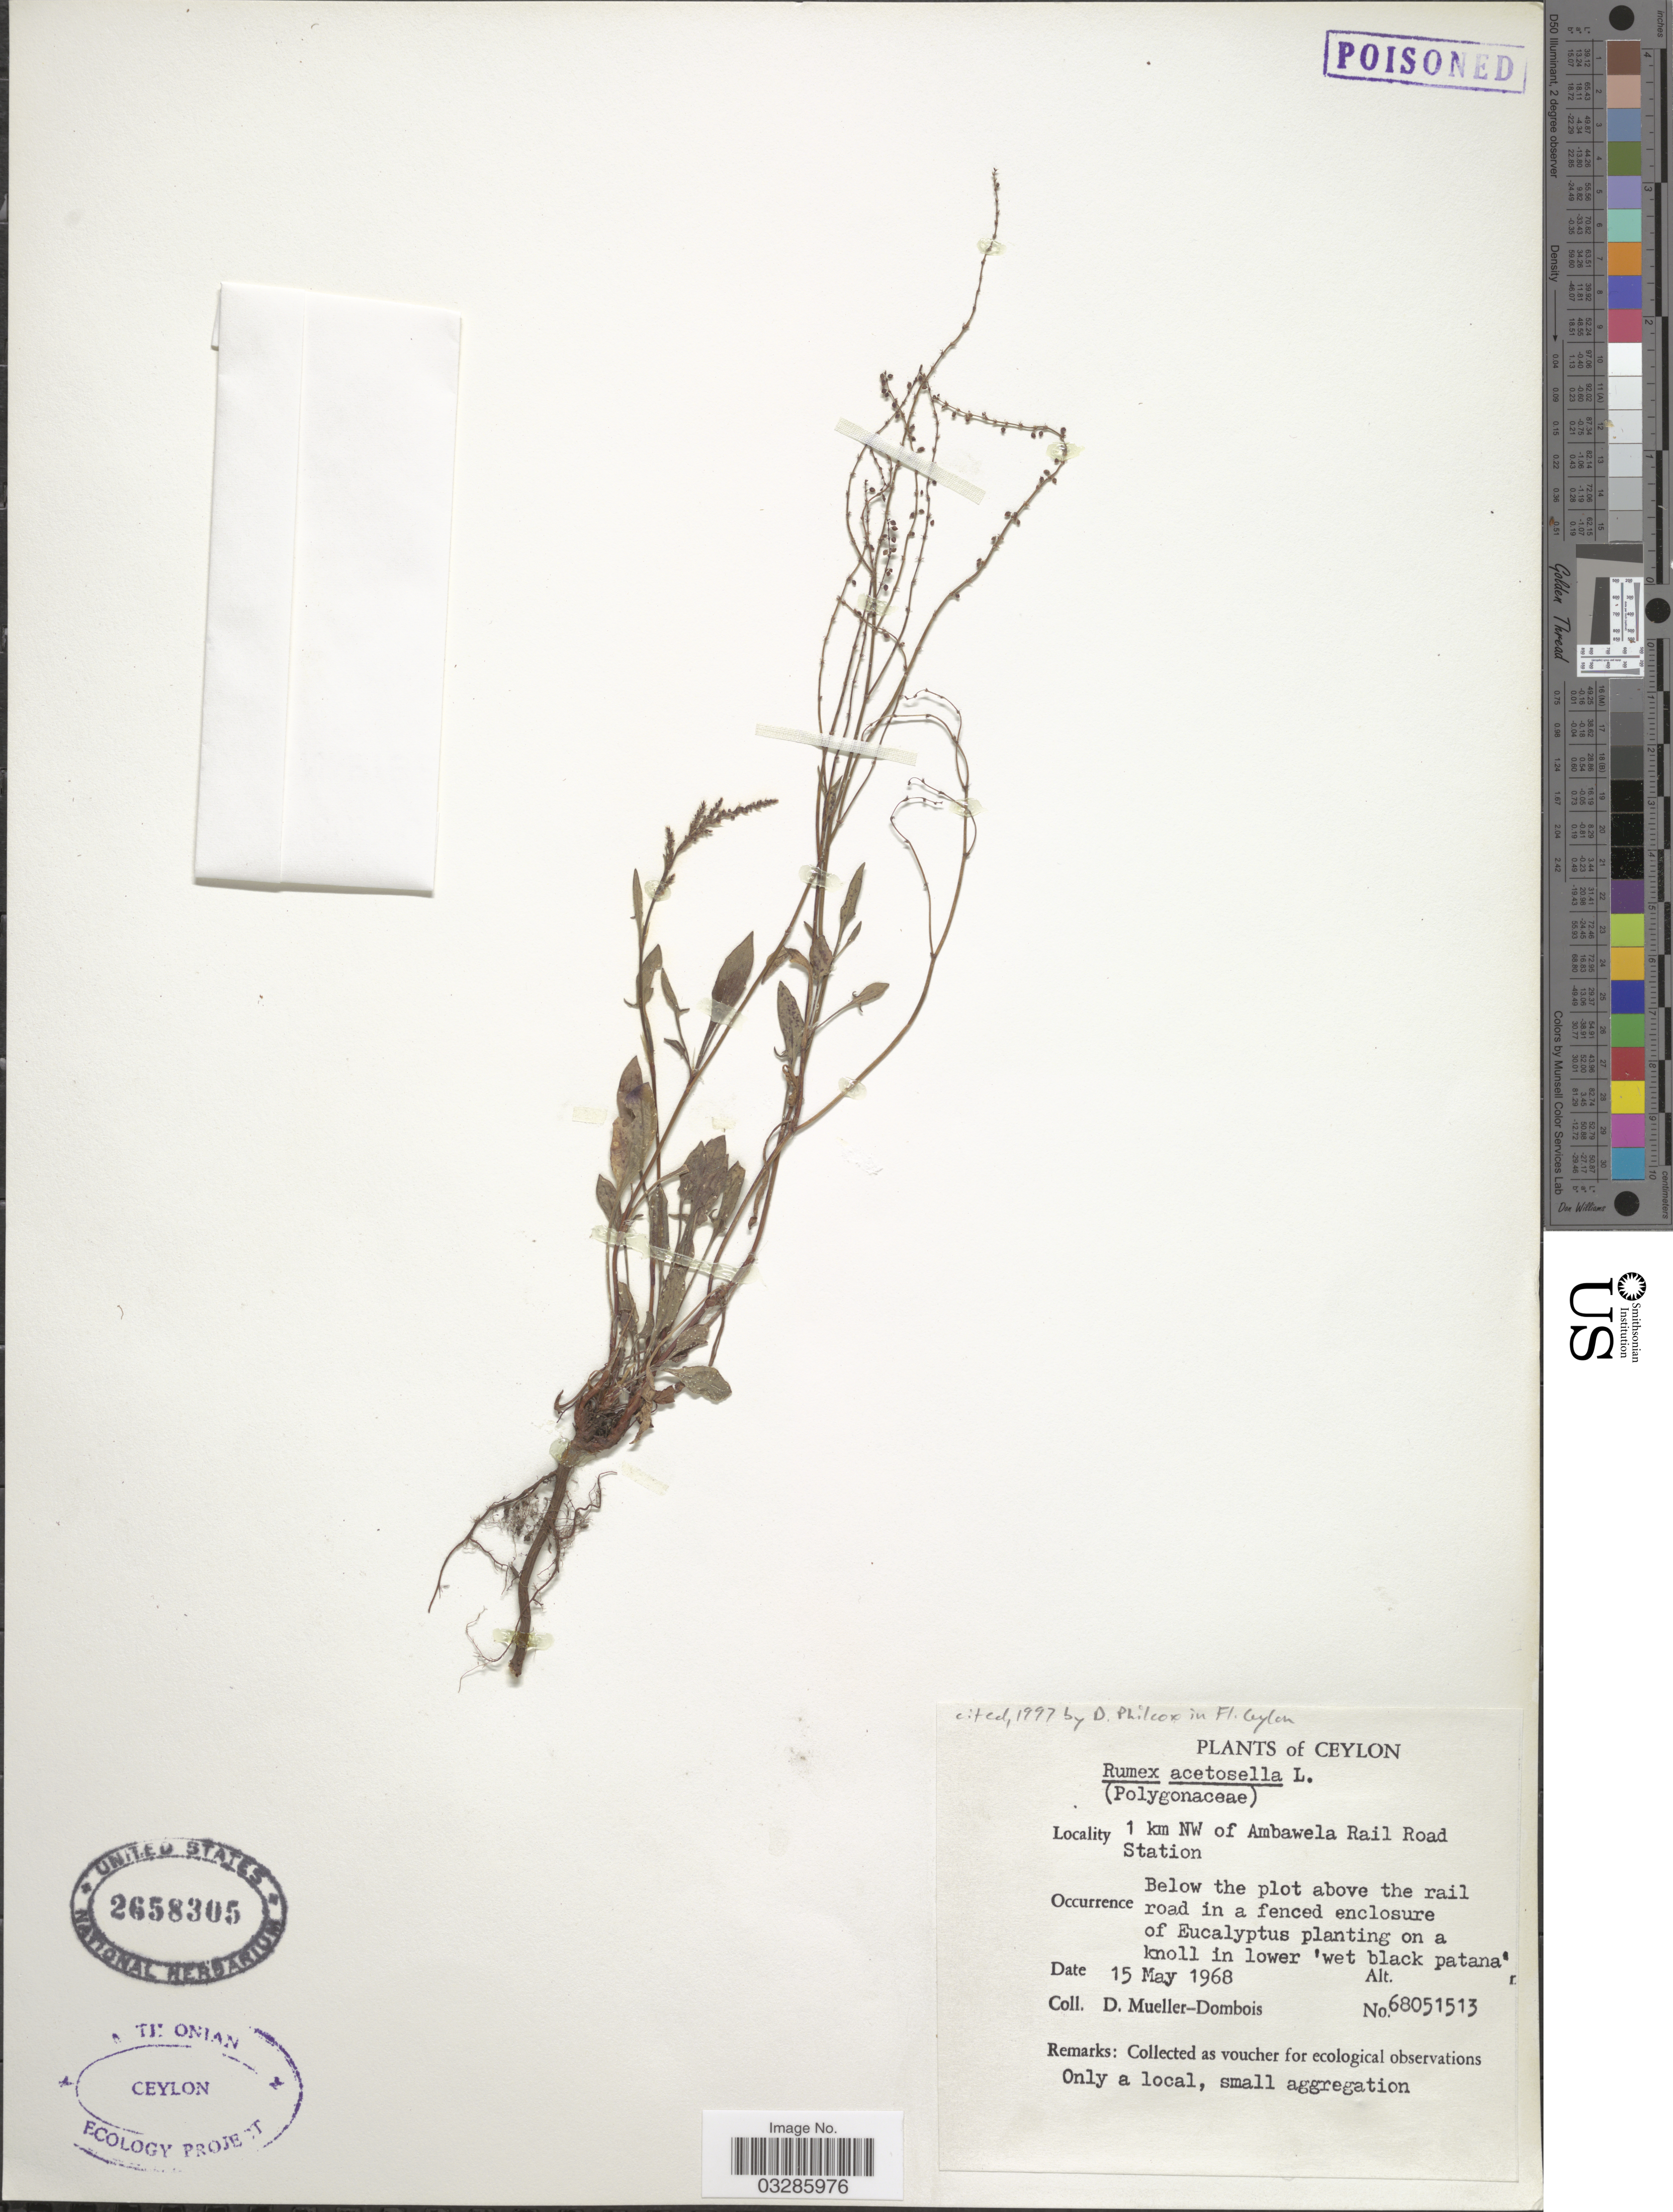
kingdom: Plantae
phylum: Tracheophyta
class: Magnoliopsida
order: Caryophyllales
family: Polygonaceae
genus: Rumex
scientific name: Rumex acetosella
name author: L.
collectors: D. Mueller-Dombois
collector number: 68051513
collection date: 1968-05-15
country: Sri Lanka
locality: Ceylon, 1 km NW of Ambawela Rail Road Station.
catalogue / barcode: US 2658305